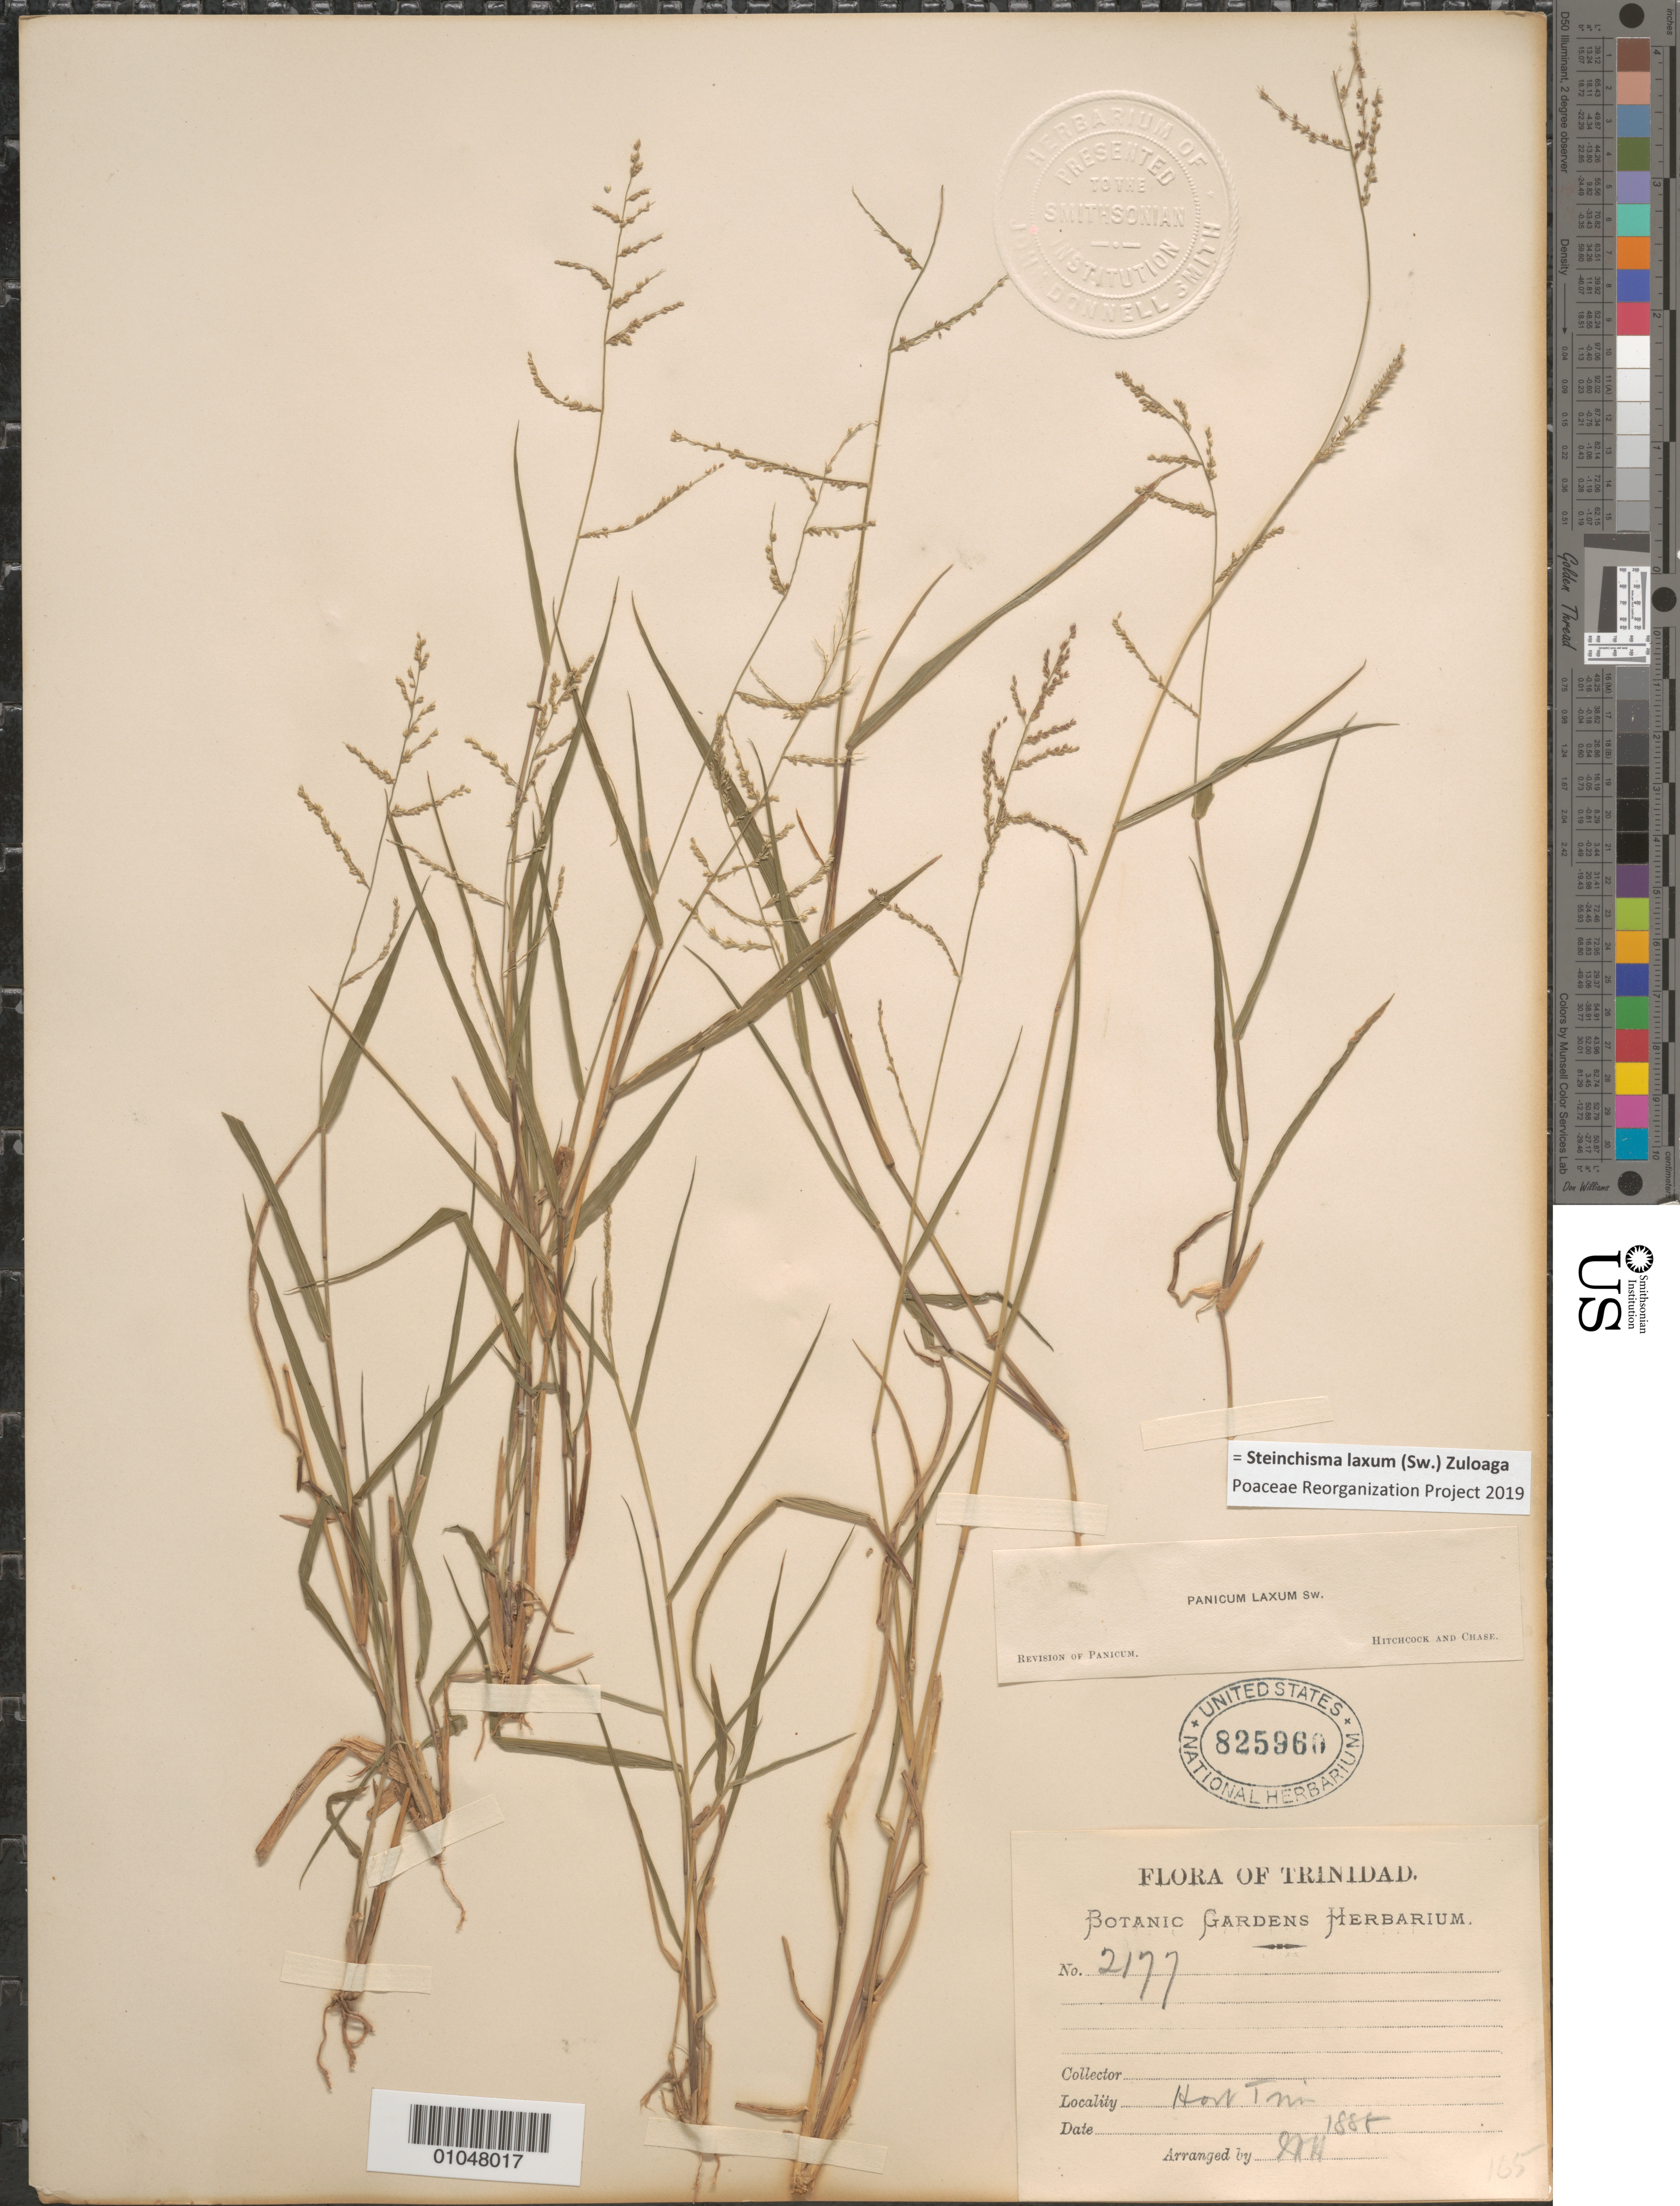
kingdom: Plantae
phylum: Tracheophyta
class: Liliopsida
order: Poales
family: Poaceae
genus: Panicum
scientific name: Panicum laxum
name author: Sw.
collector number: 2177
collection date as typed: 1888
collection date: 1888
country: Trinidad and Tobago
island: Trinidad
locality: Horton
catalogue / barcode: US 825960